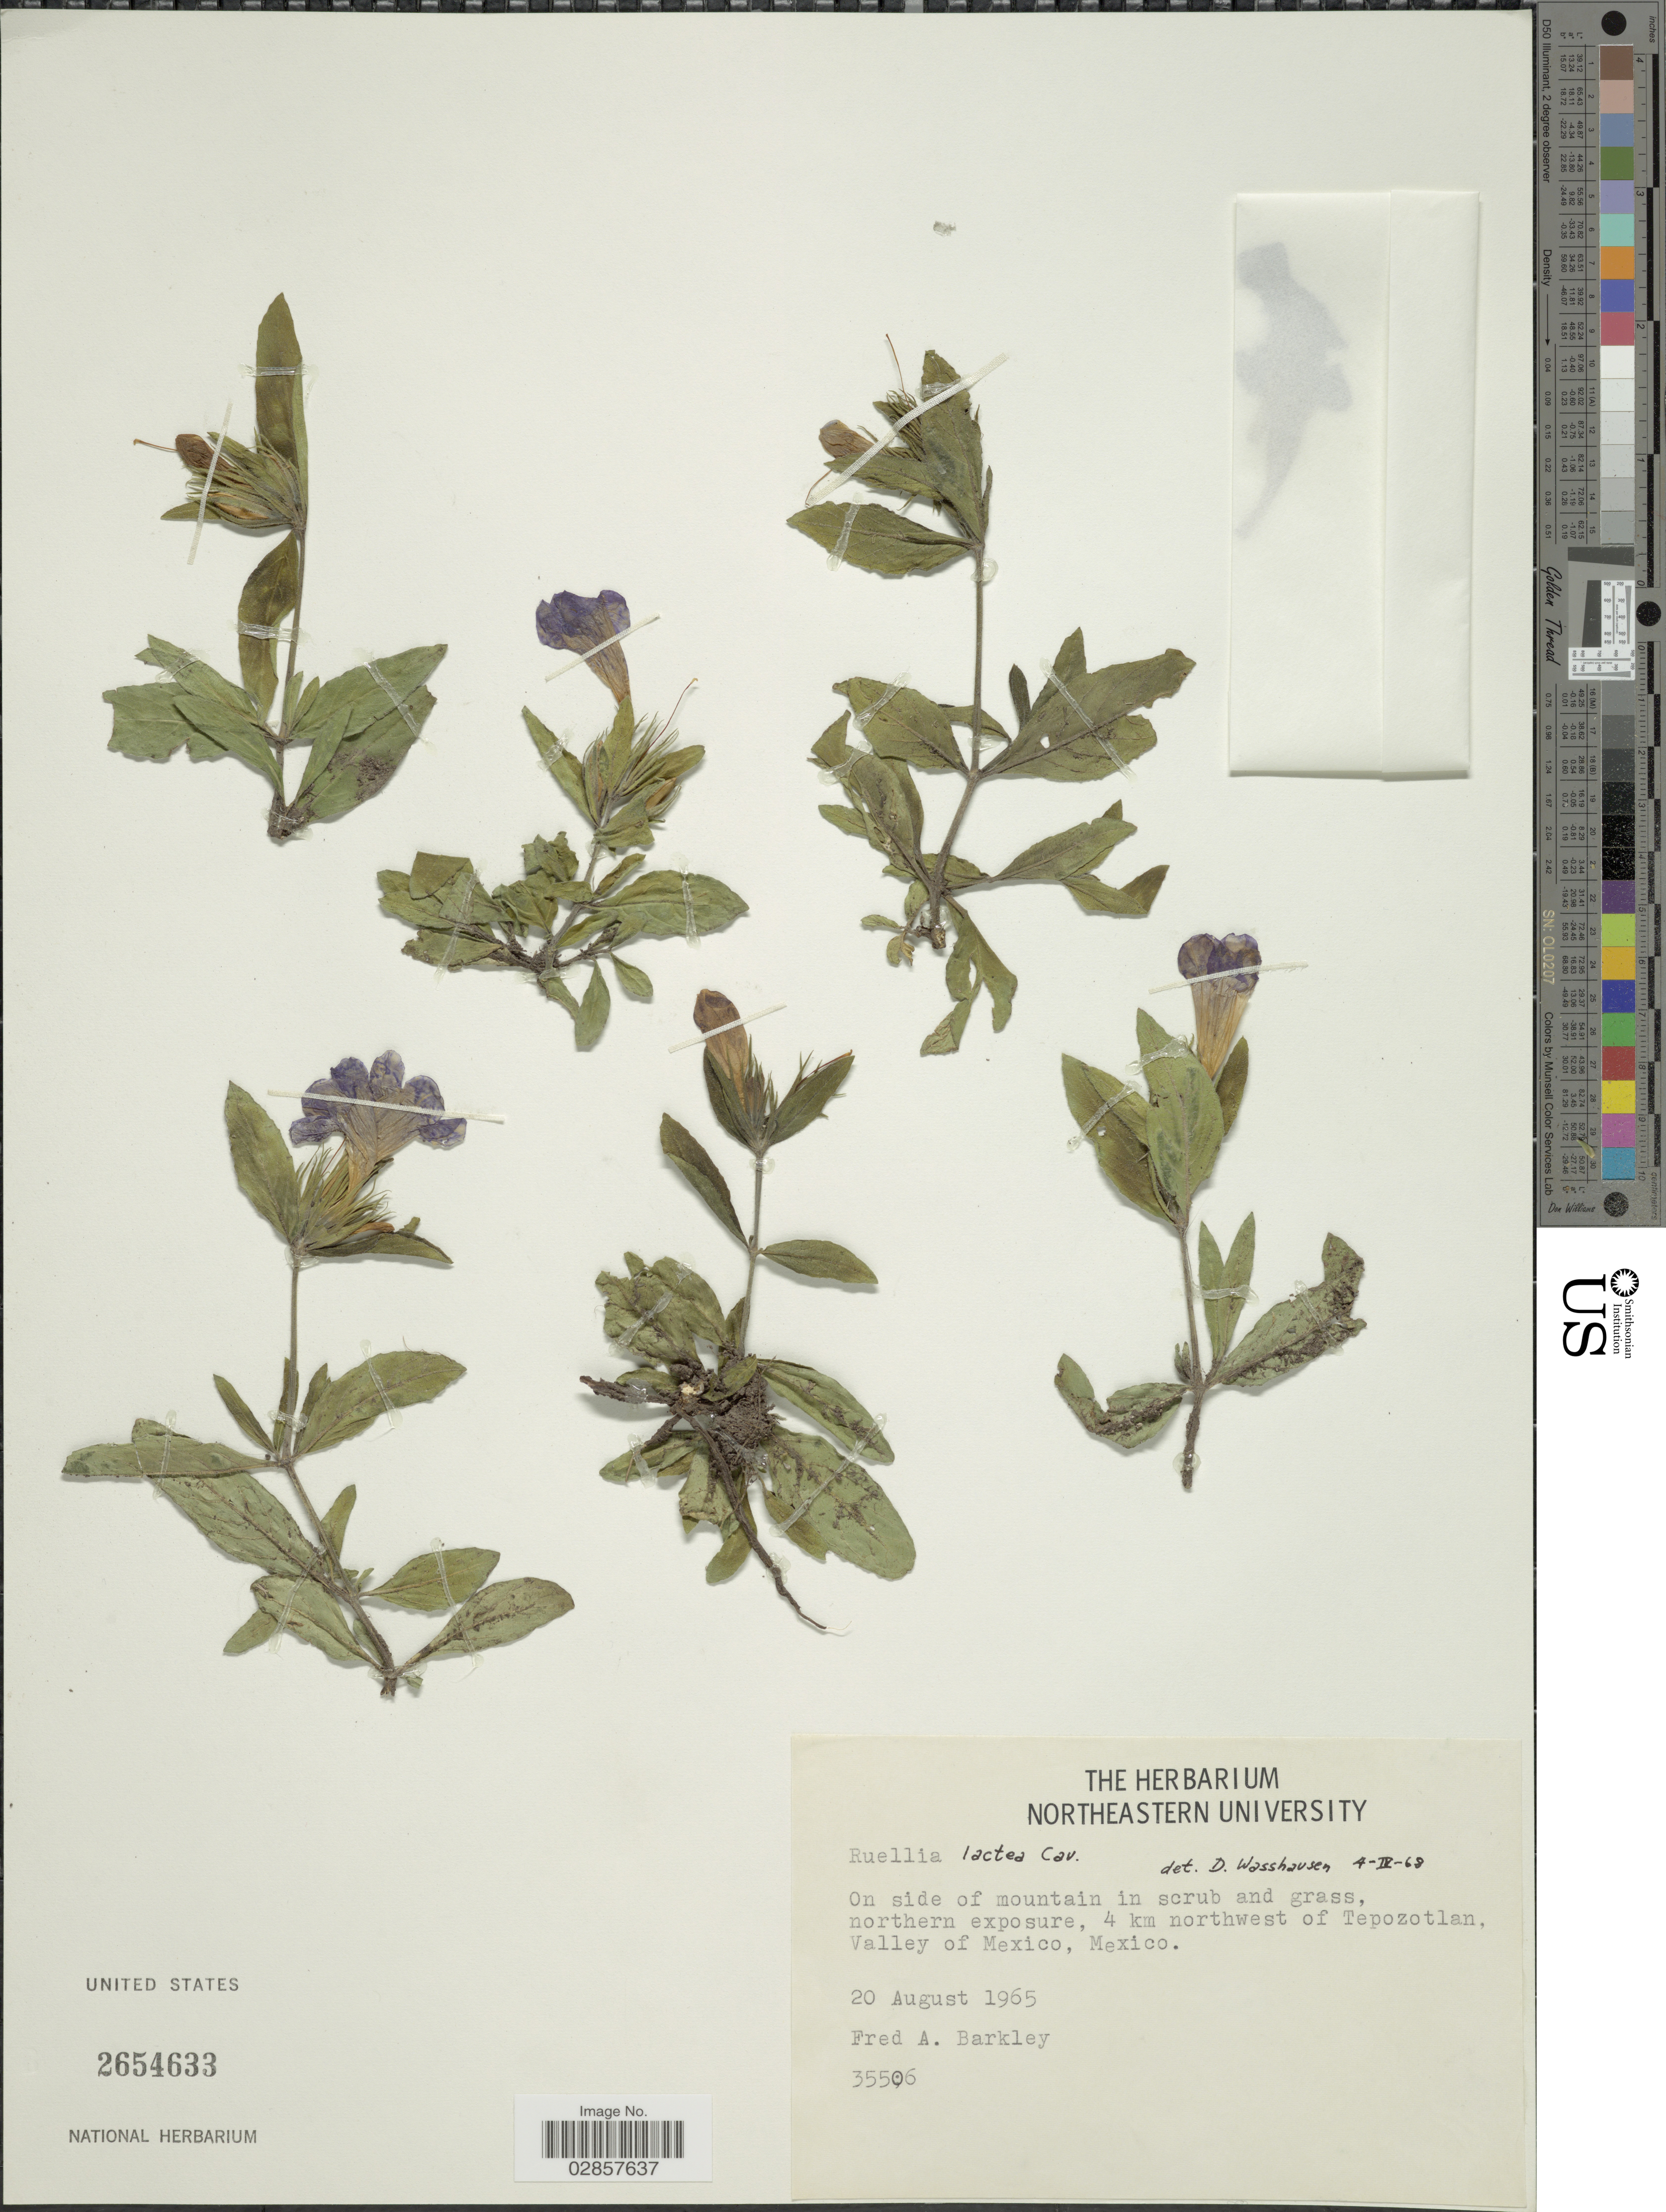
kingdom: Plantae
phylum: Tracheophyta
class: Magnoliopsida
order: Lamiales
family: Acanthaceae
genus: Ruellia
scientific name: Ruellia lactea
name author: Cav.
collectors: F. A. Barkley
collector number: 35506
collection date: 1965-08-20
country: Mexico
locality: On side of mountain in scrub and grass, northern exposure, 4 km northwest of Tepozotlan, Valley of Mexico.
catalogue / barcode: US 2654633